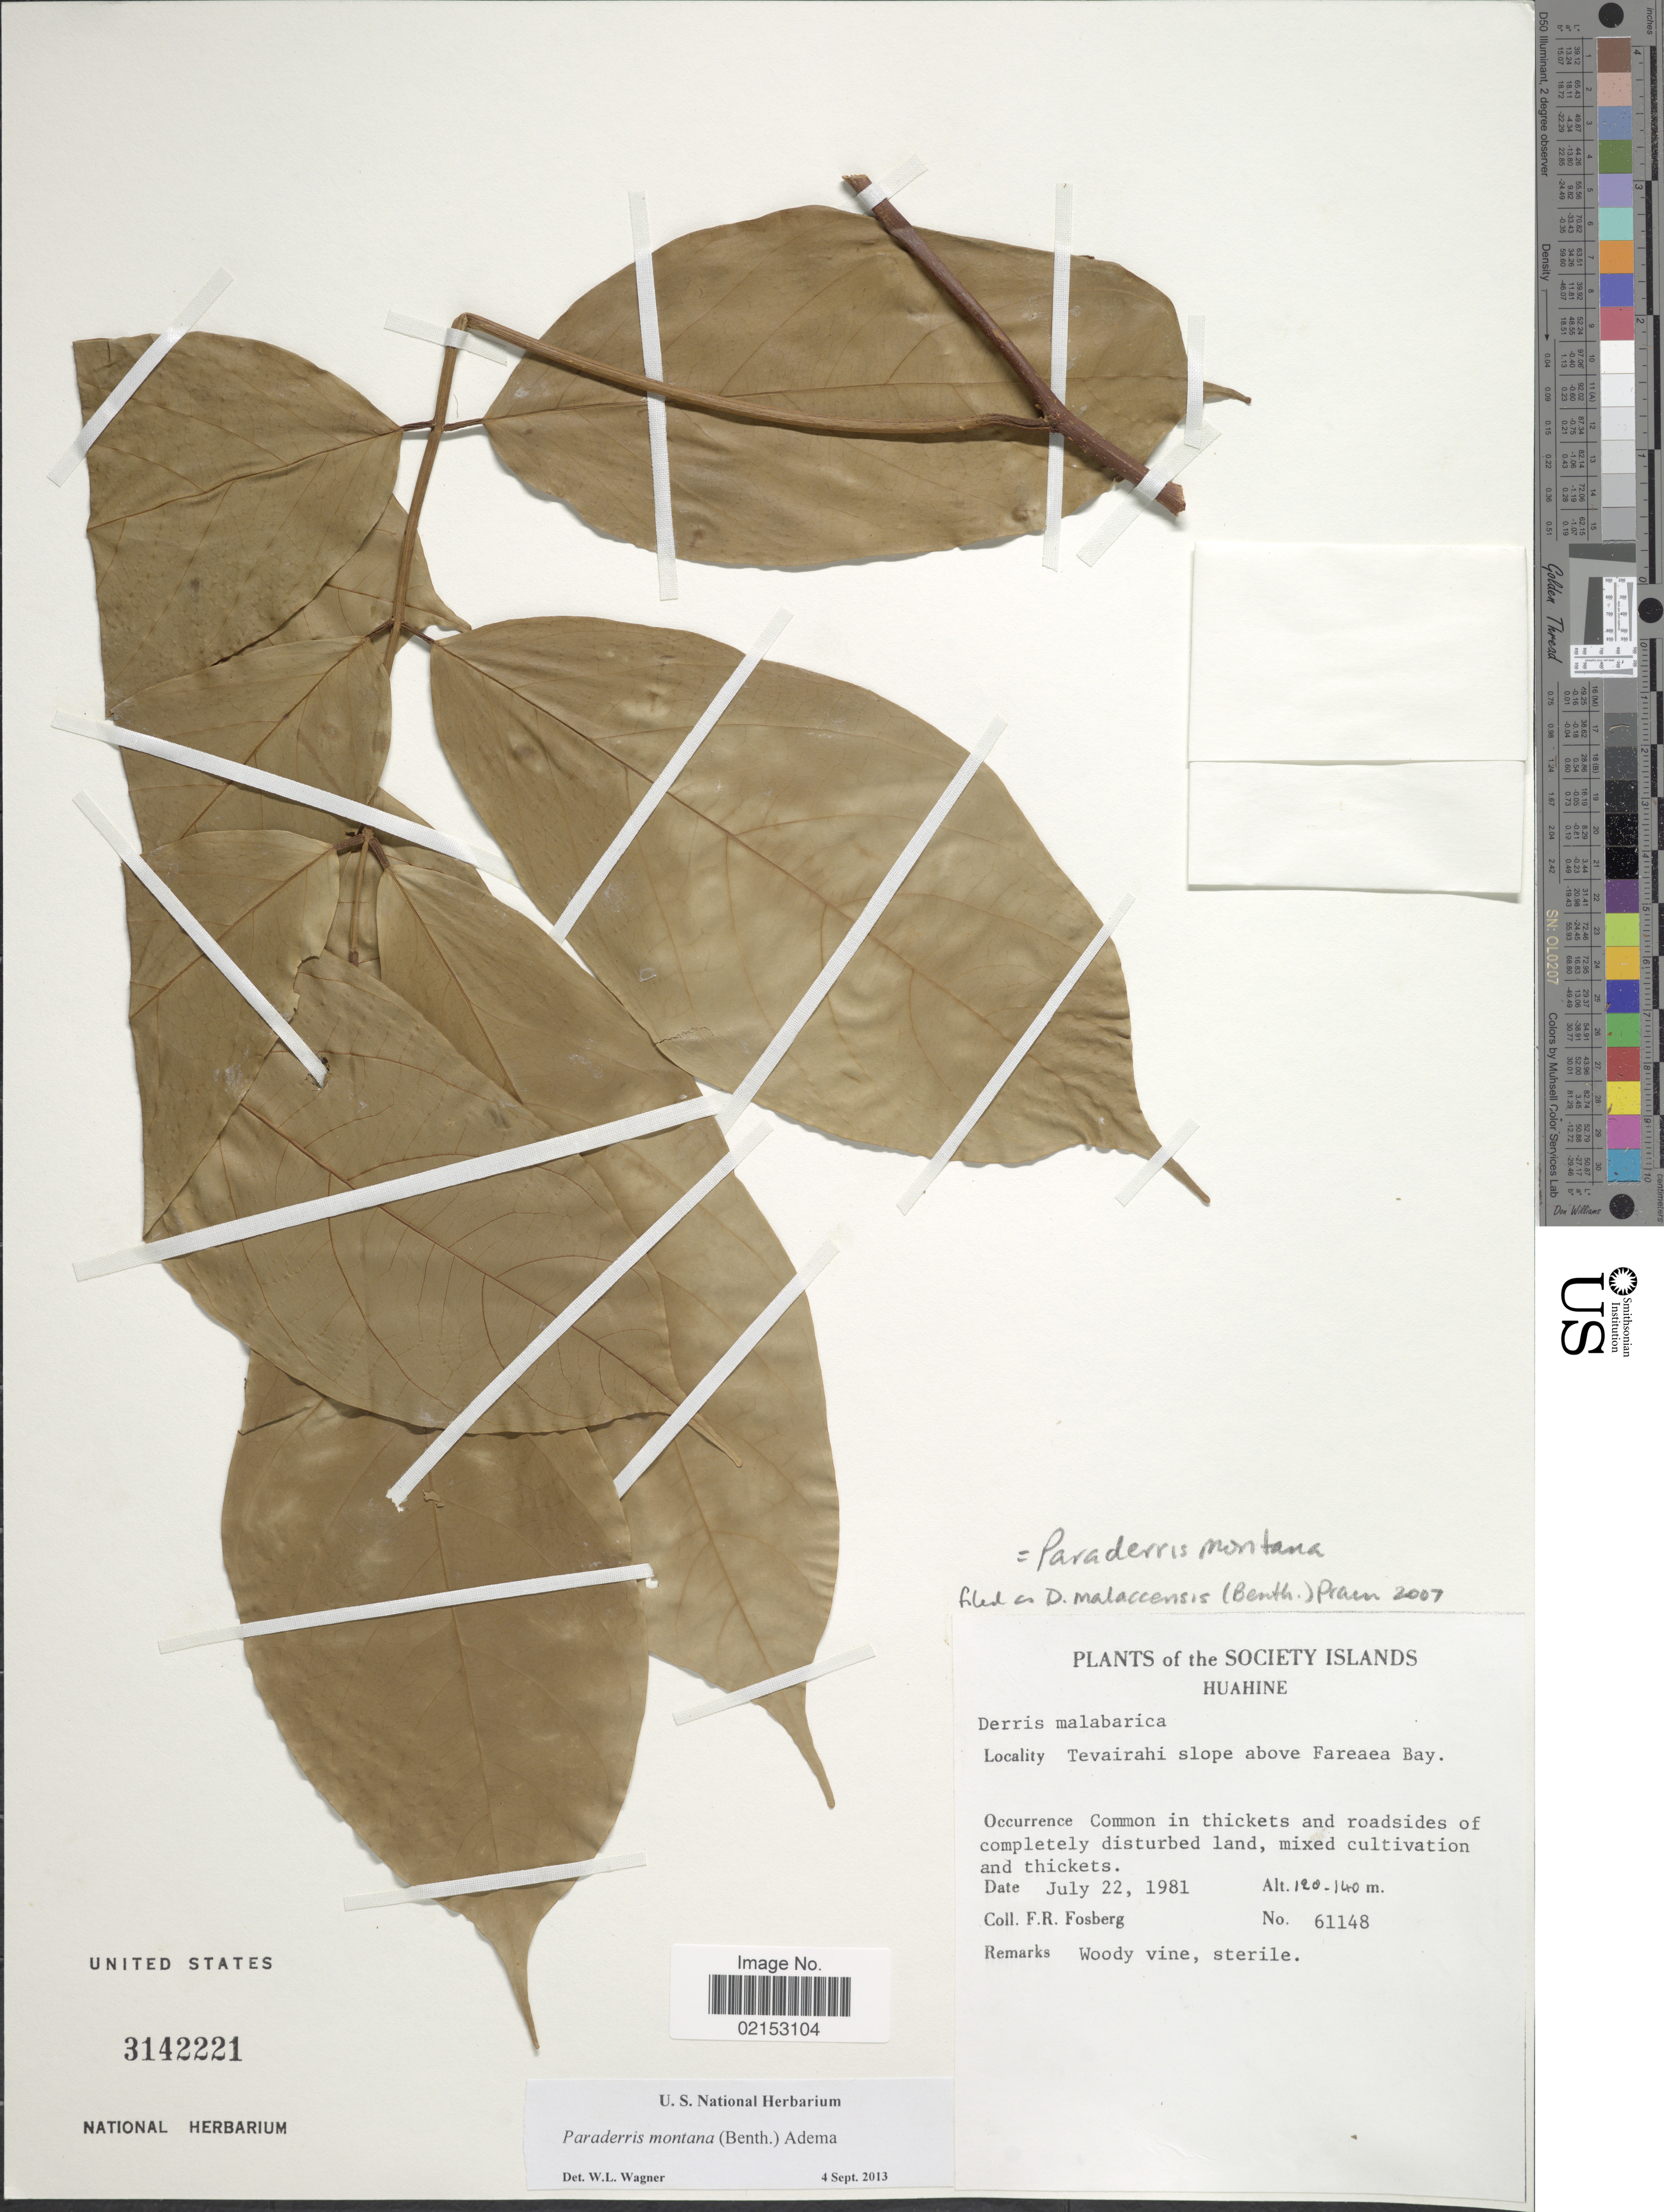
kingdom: Plantae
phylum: Tracheophyta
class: Magnoliopsida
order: Fabales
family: Fabaceae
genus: Derris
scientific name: Derris montana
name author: Benth.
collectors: F. R. Fosberg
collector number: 61148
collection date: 1981-07-22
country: French Polynesia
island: Huahine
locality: Society Islands, Huahine, Tevairahi slope above Fareaea Bay, common in thickets and roadsides of completely disturbed land, mixed cultivation and thickets.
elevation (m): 120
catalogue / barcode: US 3142221